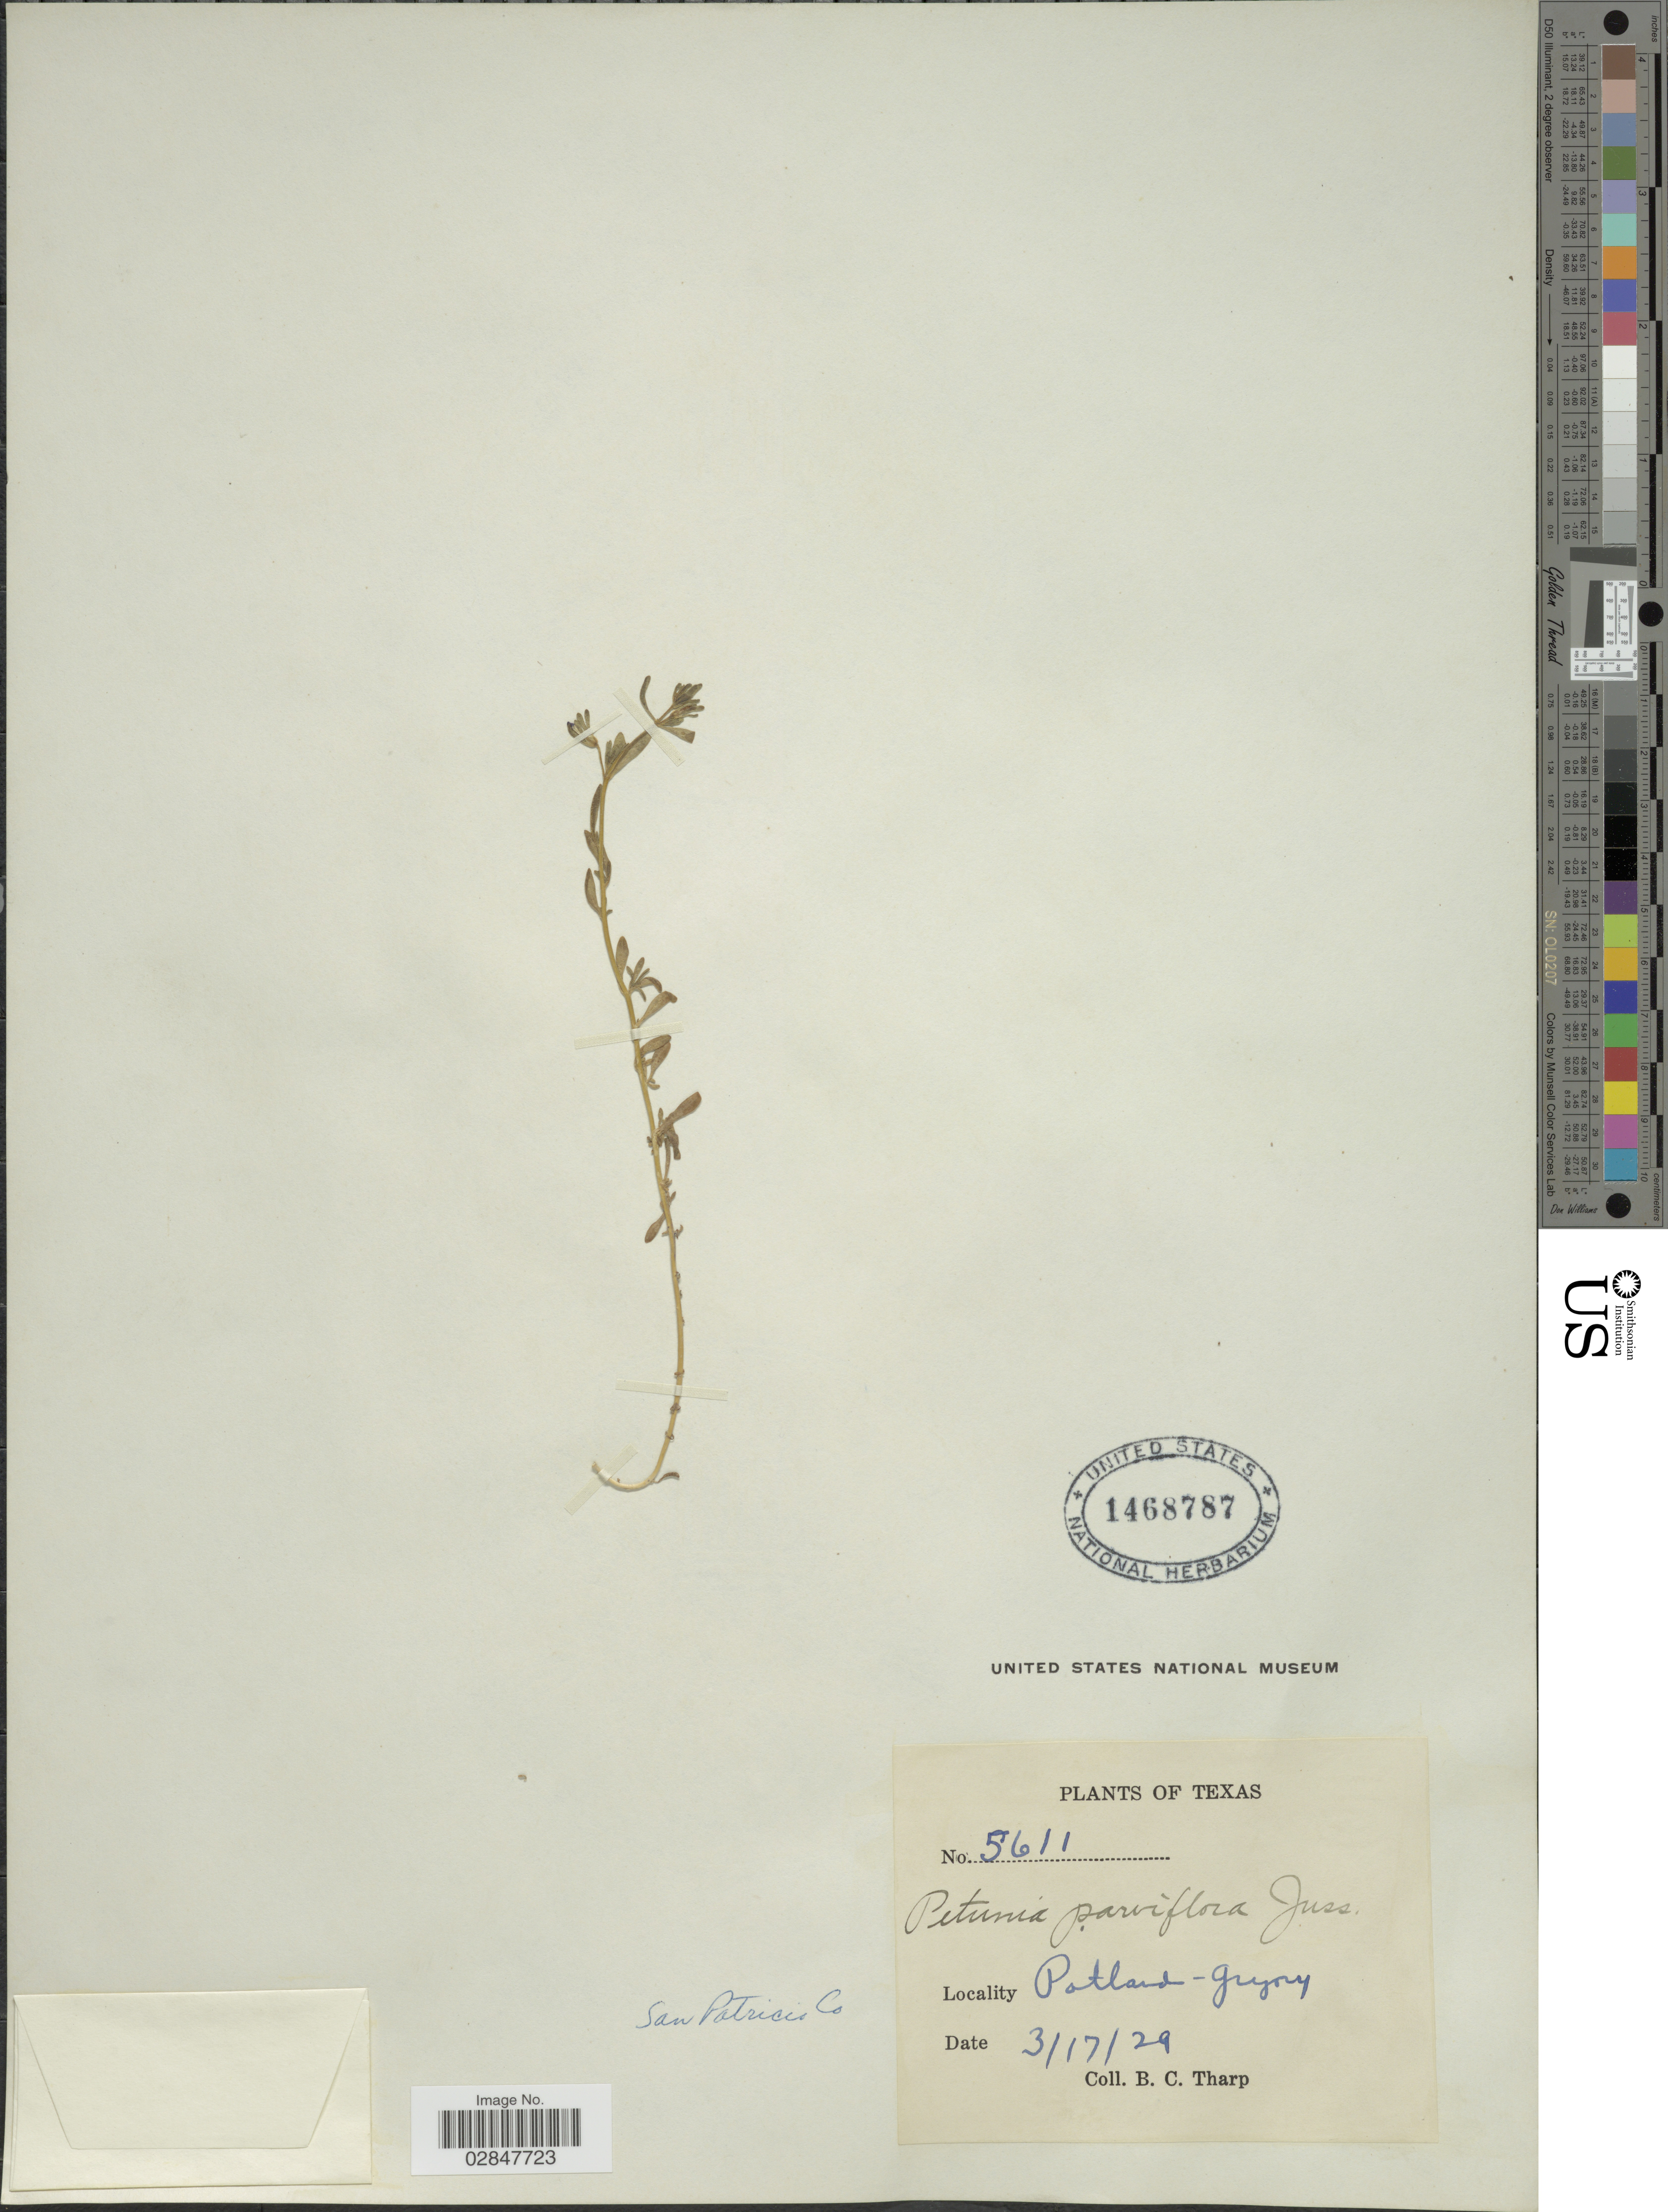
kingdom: Plantae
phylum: Tracheophyta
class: Magnoliopsida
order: Solanales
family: Solanaceae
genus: Petunia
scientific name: Petunia parviflora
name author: Juss.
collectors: B. C. Tharp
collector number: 5611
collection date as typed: Transcribed d/m/y: 17/3/29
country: United States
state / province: Texas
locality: Potland-Gregory. San Patricio Co.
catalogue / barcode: US 1468787